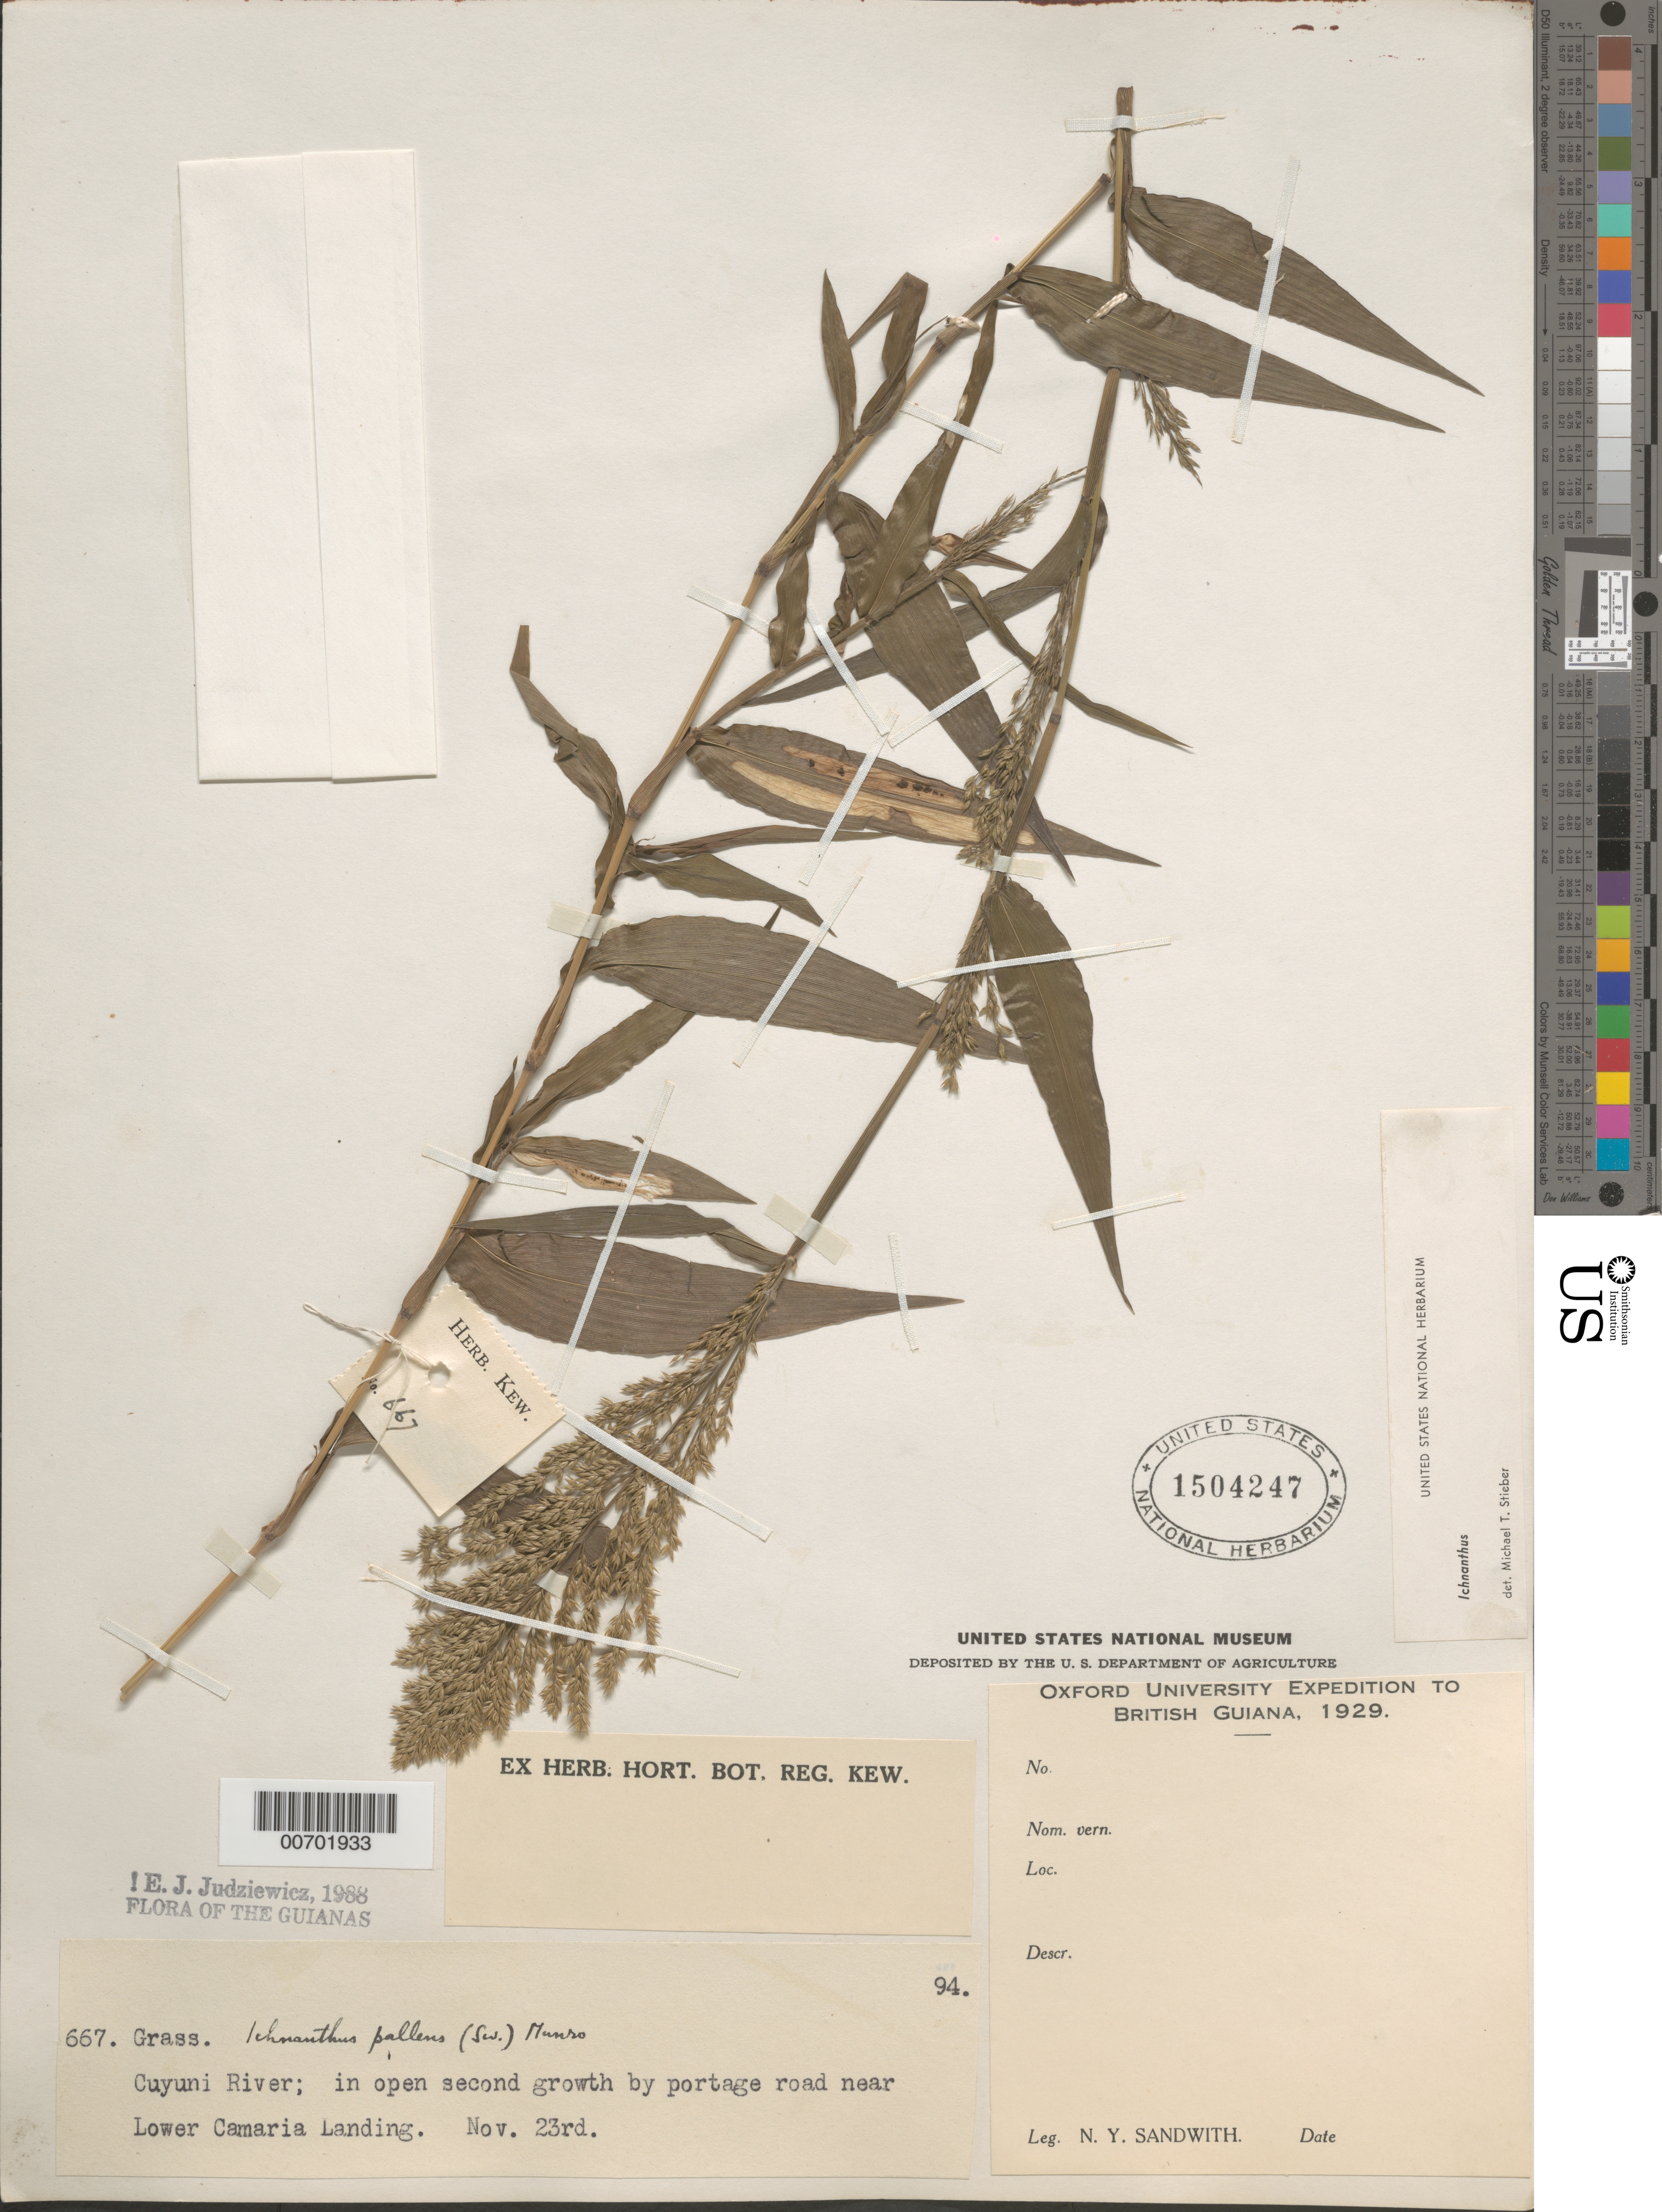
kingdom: Plantae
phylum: Tracheophyta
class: Liliopsida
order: Poales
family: Poaceae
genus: Ichnanthus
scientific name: Ichnanthus pallens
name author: (Sw.) Munro ex Benth.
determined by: Judziewicz, E. J.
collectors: N. Y. Sandwith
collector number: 667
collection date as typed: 23-Nov-29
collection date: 1929-11-23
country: Guyana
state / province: Cuyuni-Mazaruni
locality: Cuyuni R., Lower Camaria Landing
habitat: Open secondary growth by portage road.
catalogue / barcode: US 1504247